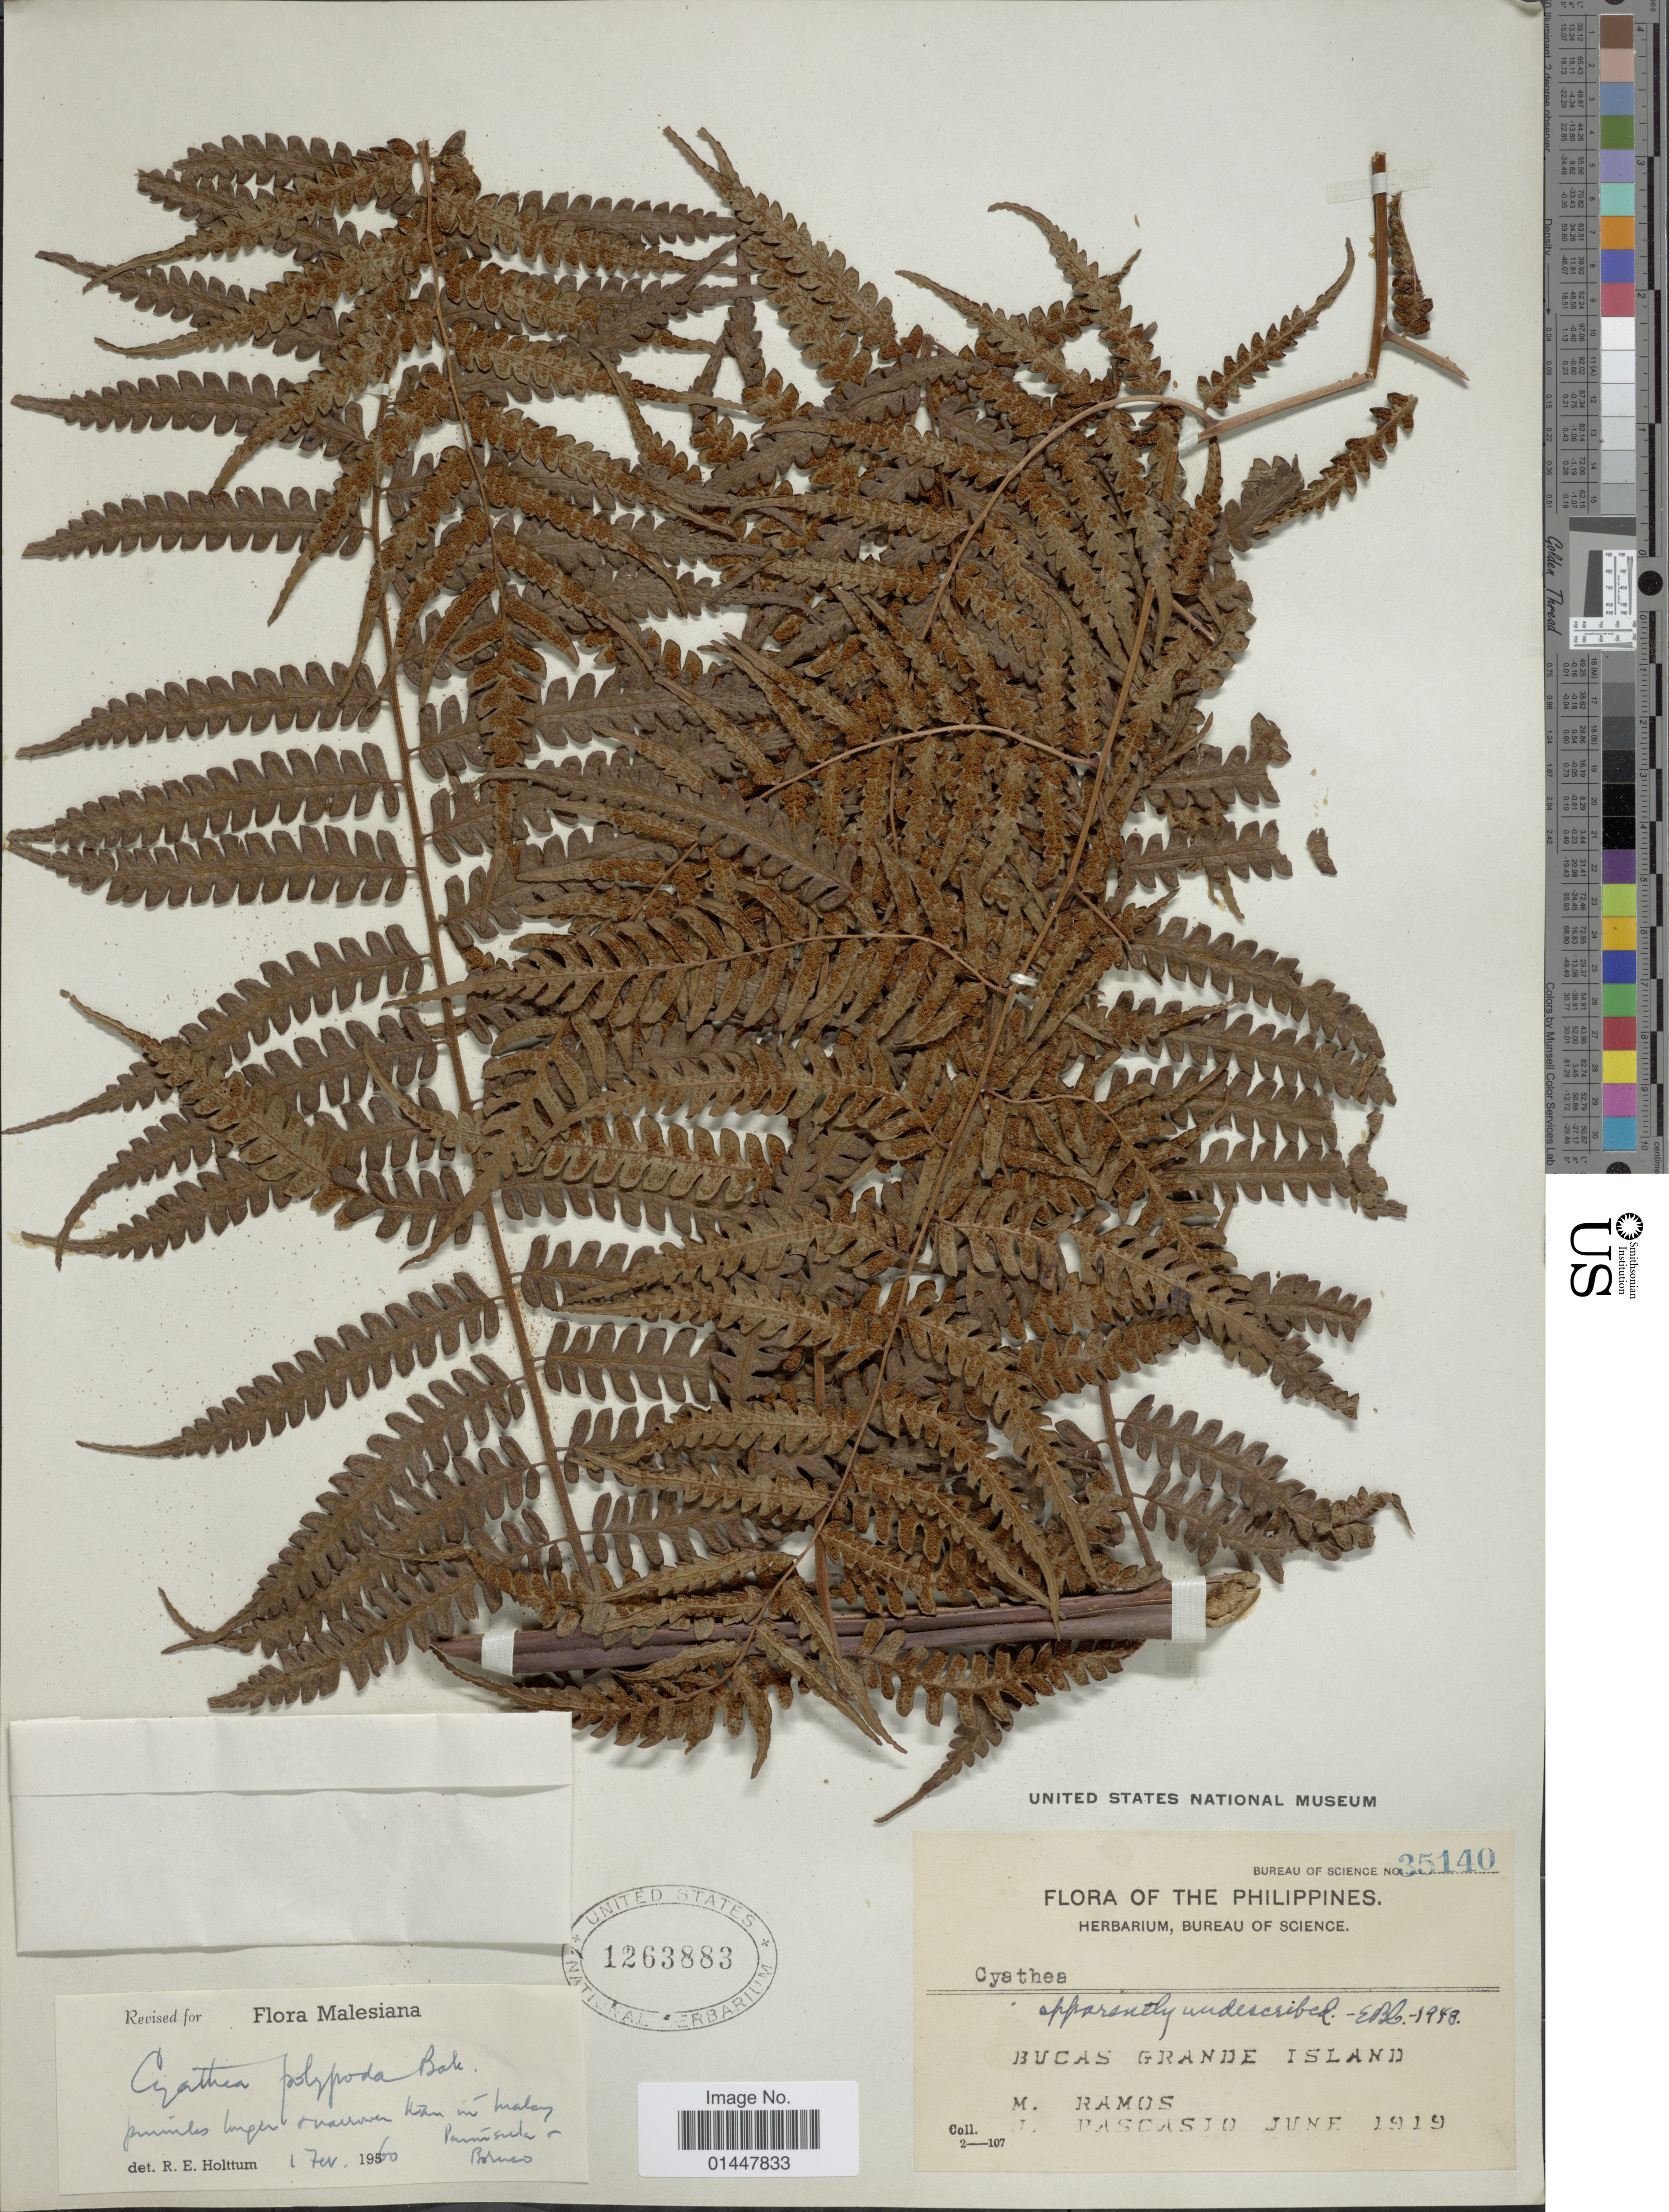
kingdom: Plantae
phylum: Tracheophyta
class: Polypodiopsida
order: Cyatheales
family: Cyatheaceae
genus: Sphaeropteris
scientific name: Sphaeropteris polypoda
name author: (Baker) R.M. Tryon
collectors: M. Ramos & J. Pascasio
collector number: Bureau of Science 35140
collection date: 1919-06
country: Philippines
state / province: Caraga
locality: Bucas Grande Island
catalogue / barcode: US 1263883